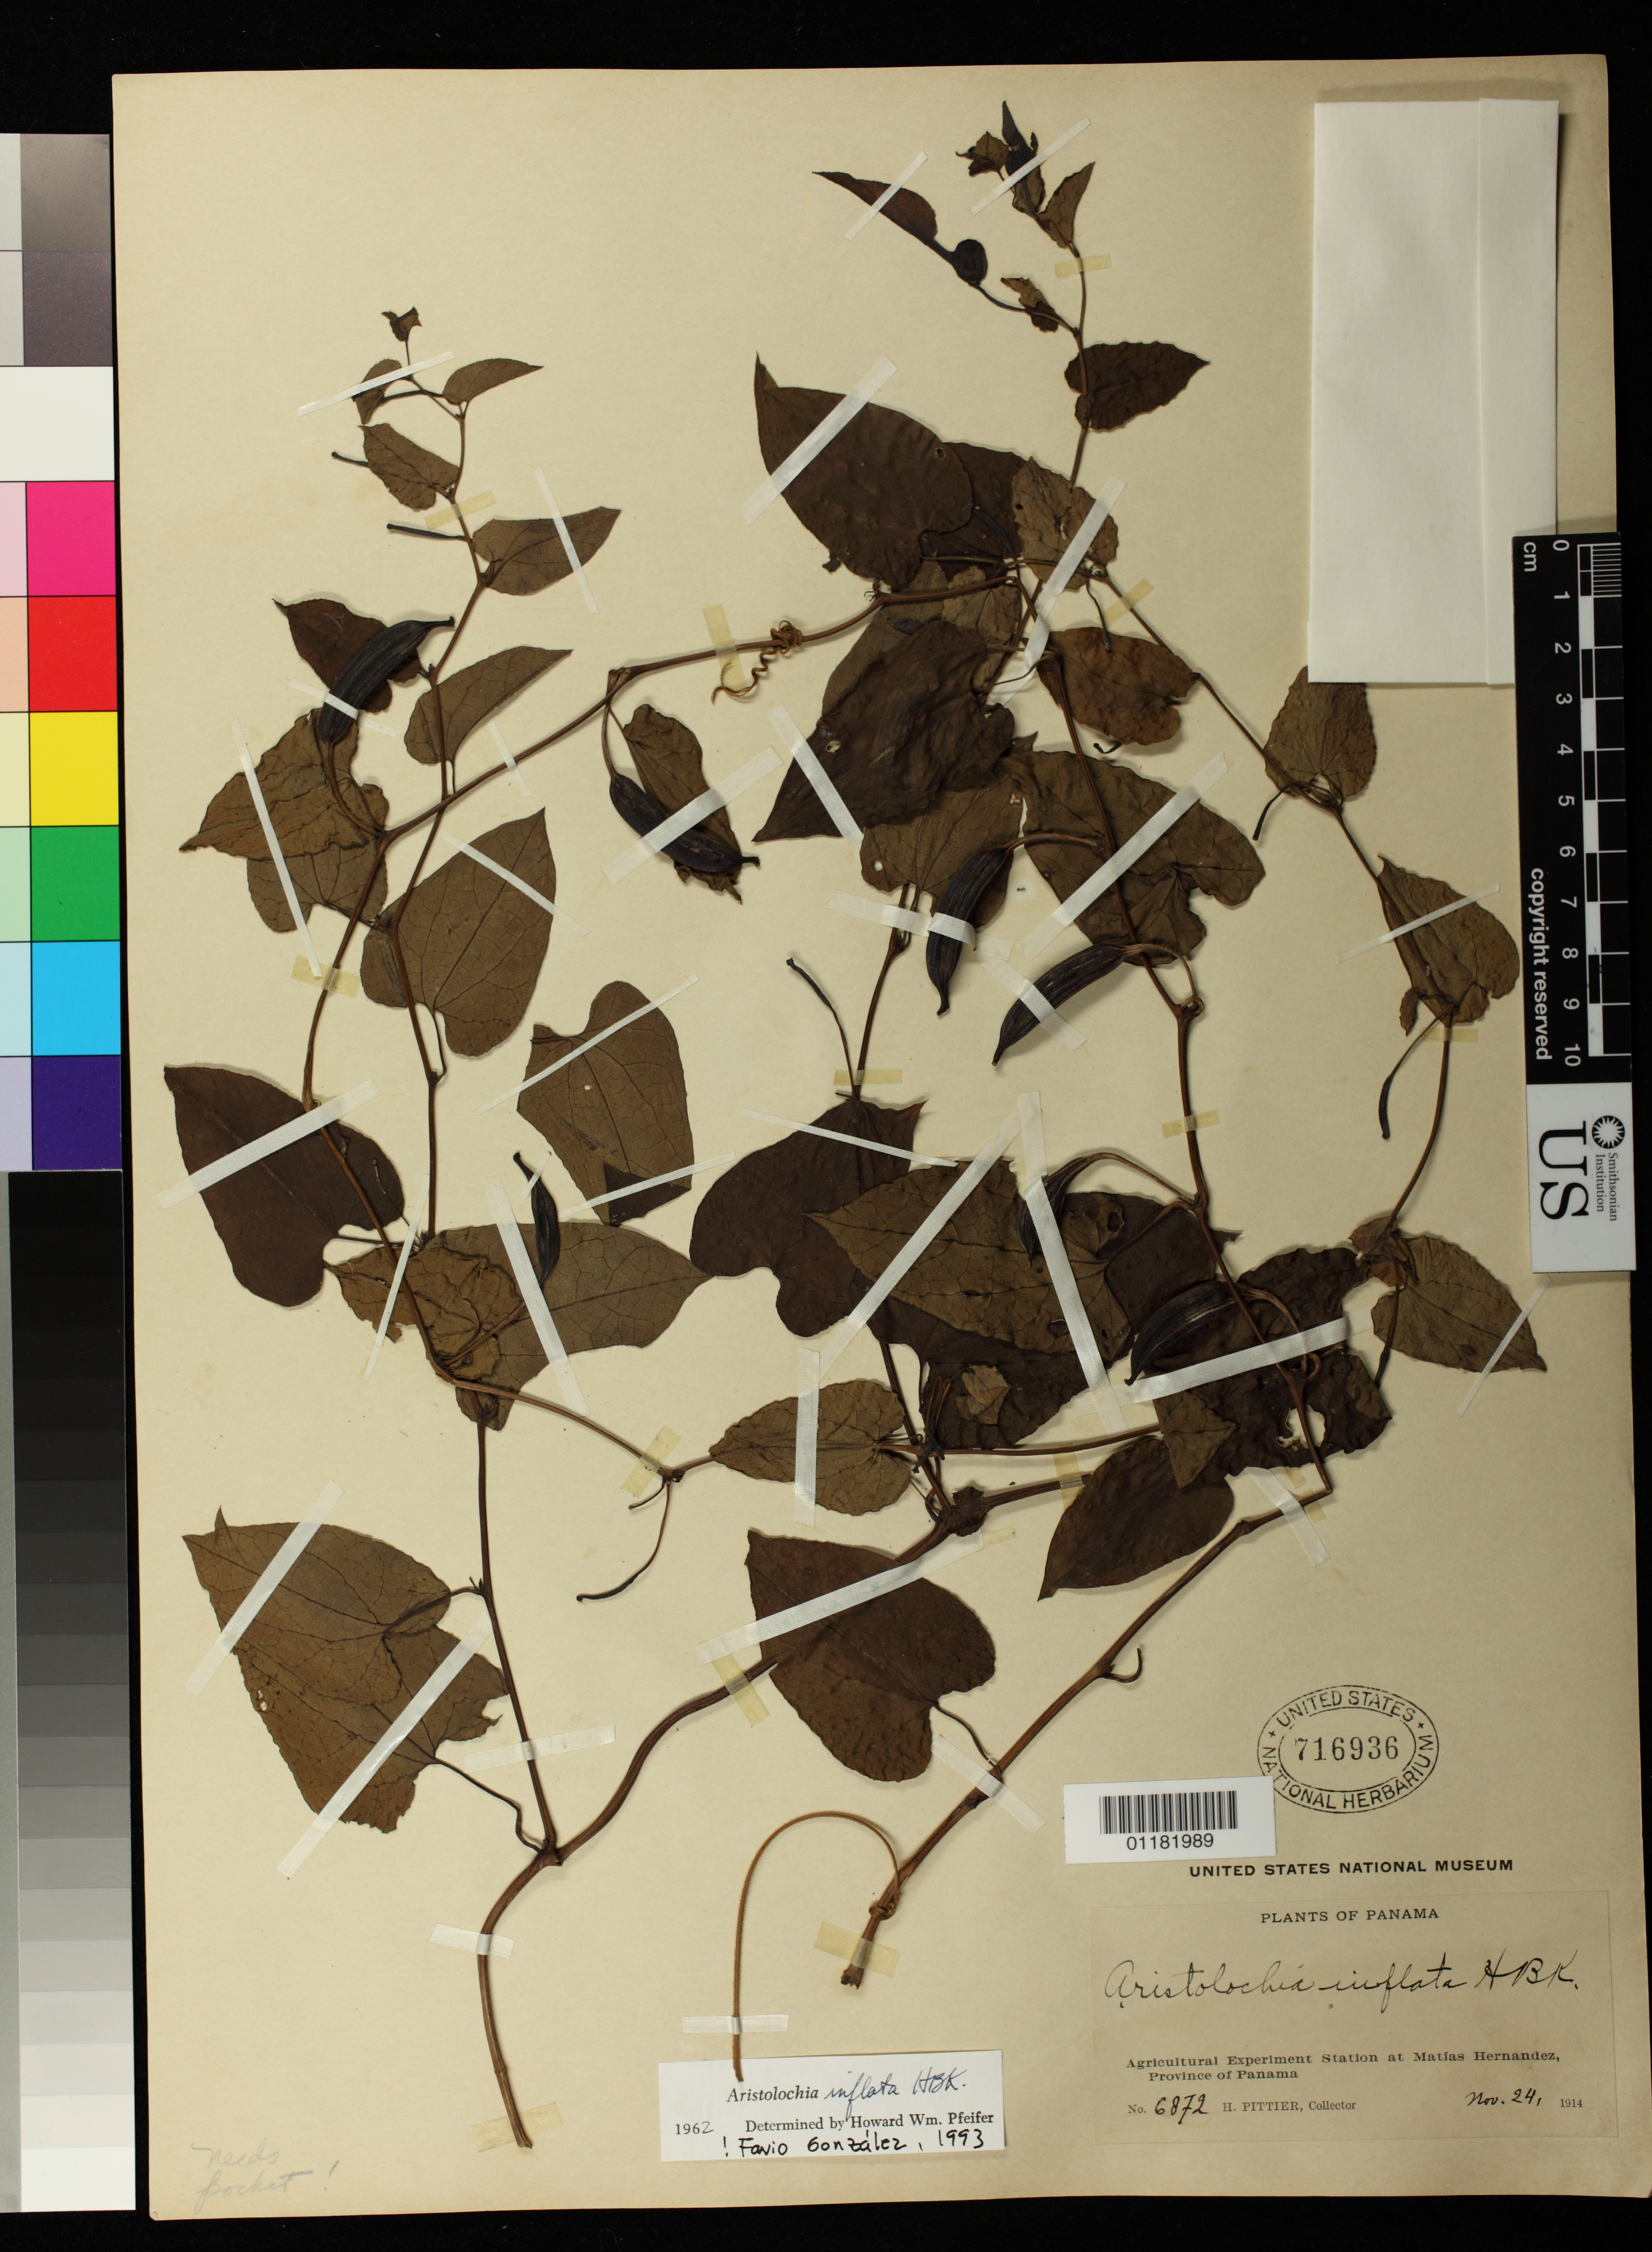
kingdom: Plantae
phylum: Tracheophyta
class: Magnoliopsida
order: Piperales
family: Aristolochiaceae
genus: Aristolochia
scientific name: Aristolochia inflata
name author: Kunth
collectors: H. F. Pittier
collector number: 6872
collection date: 1914-11-24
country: Panama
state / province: Panamá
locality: Argicultural Experiment Station at Matias Hernandez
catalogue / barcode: US 716936